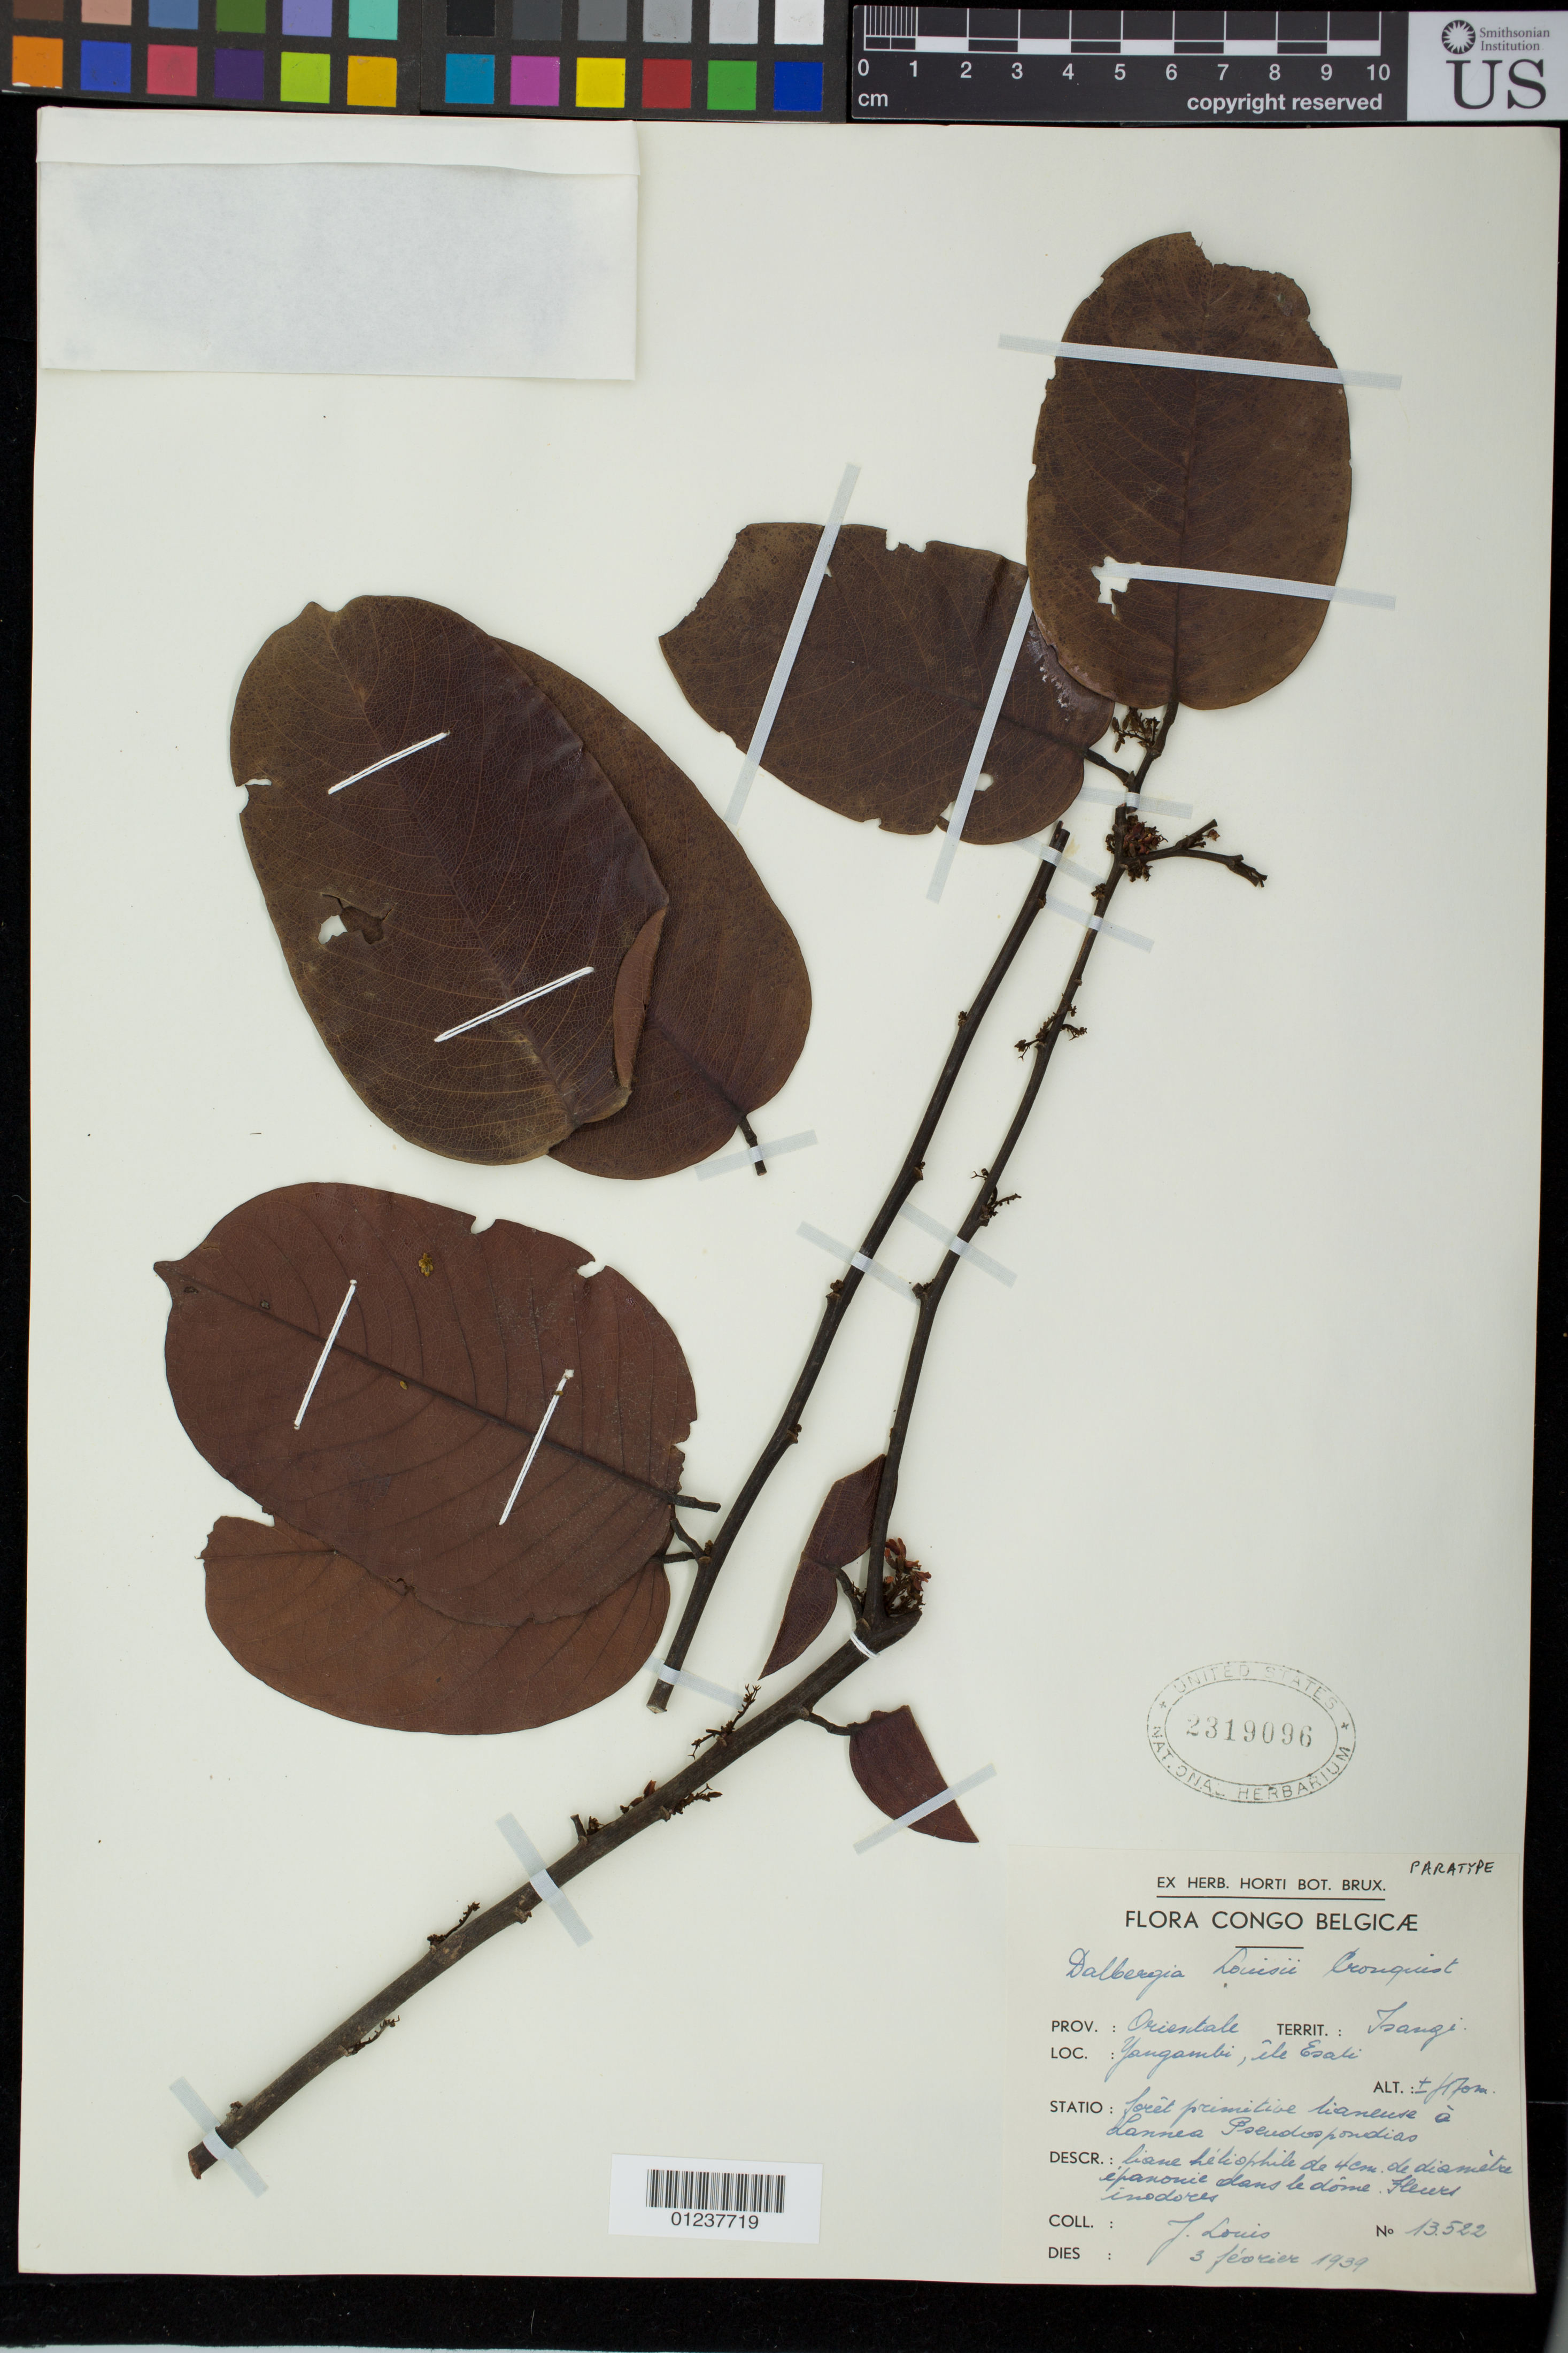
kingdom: Plantae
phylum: Tracheophyta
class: Magnoliopsida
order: Fabales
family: Fabaceae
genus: Dalbergia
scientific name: Dalbergia louisii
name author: Cronq.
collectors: J. Louis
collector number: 13522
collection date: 1939-02-03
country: Congo, Democratic Republic of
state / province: Kasai-Oriental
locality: Yangambi, Ile Esali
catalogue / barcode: US 2319096